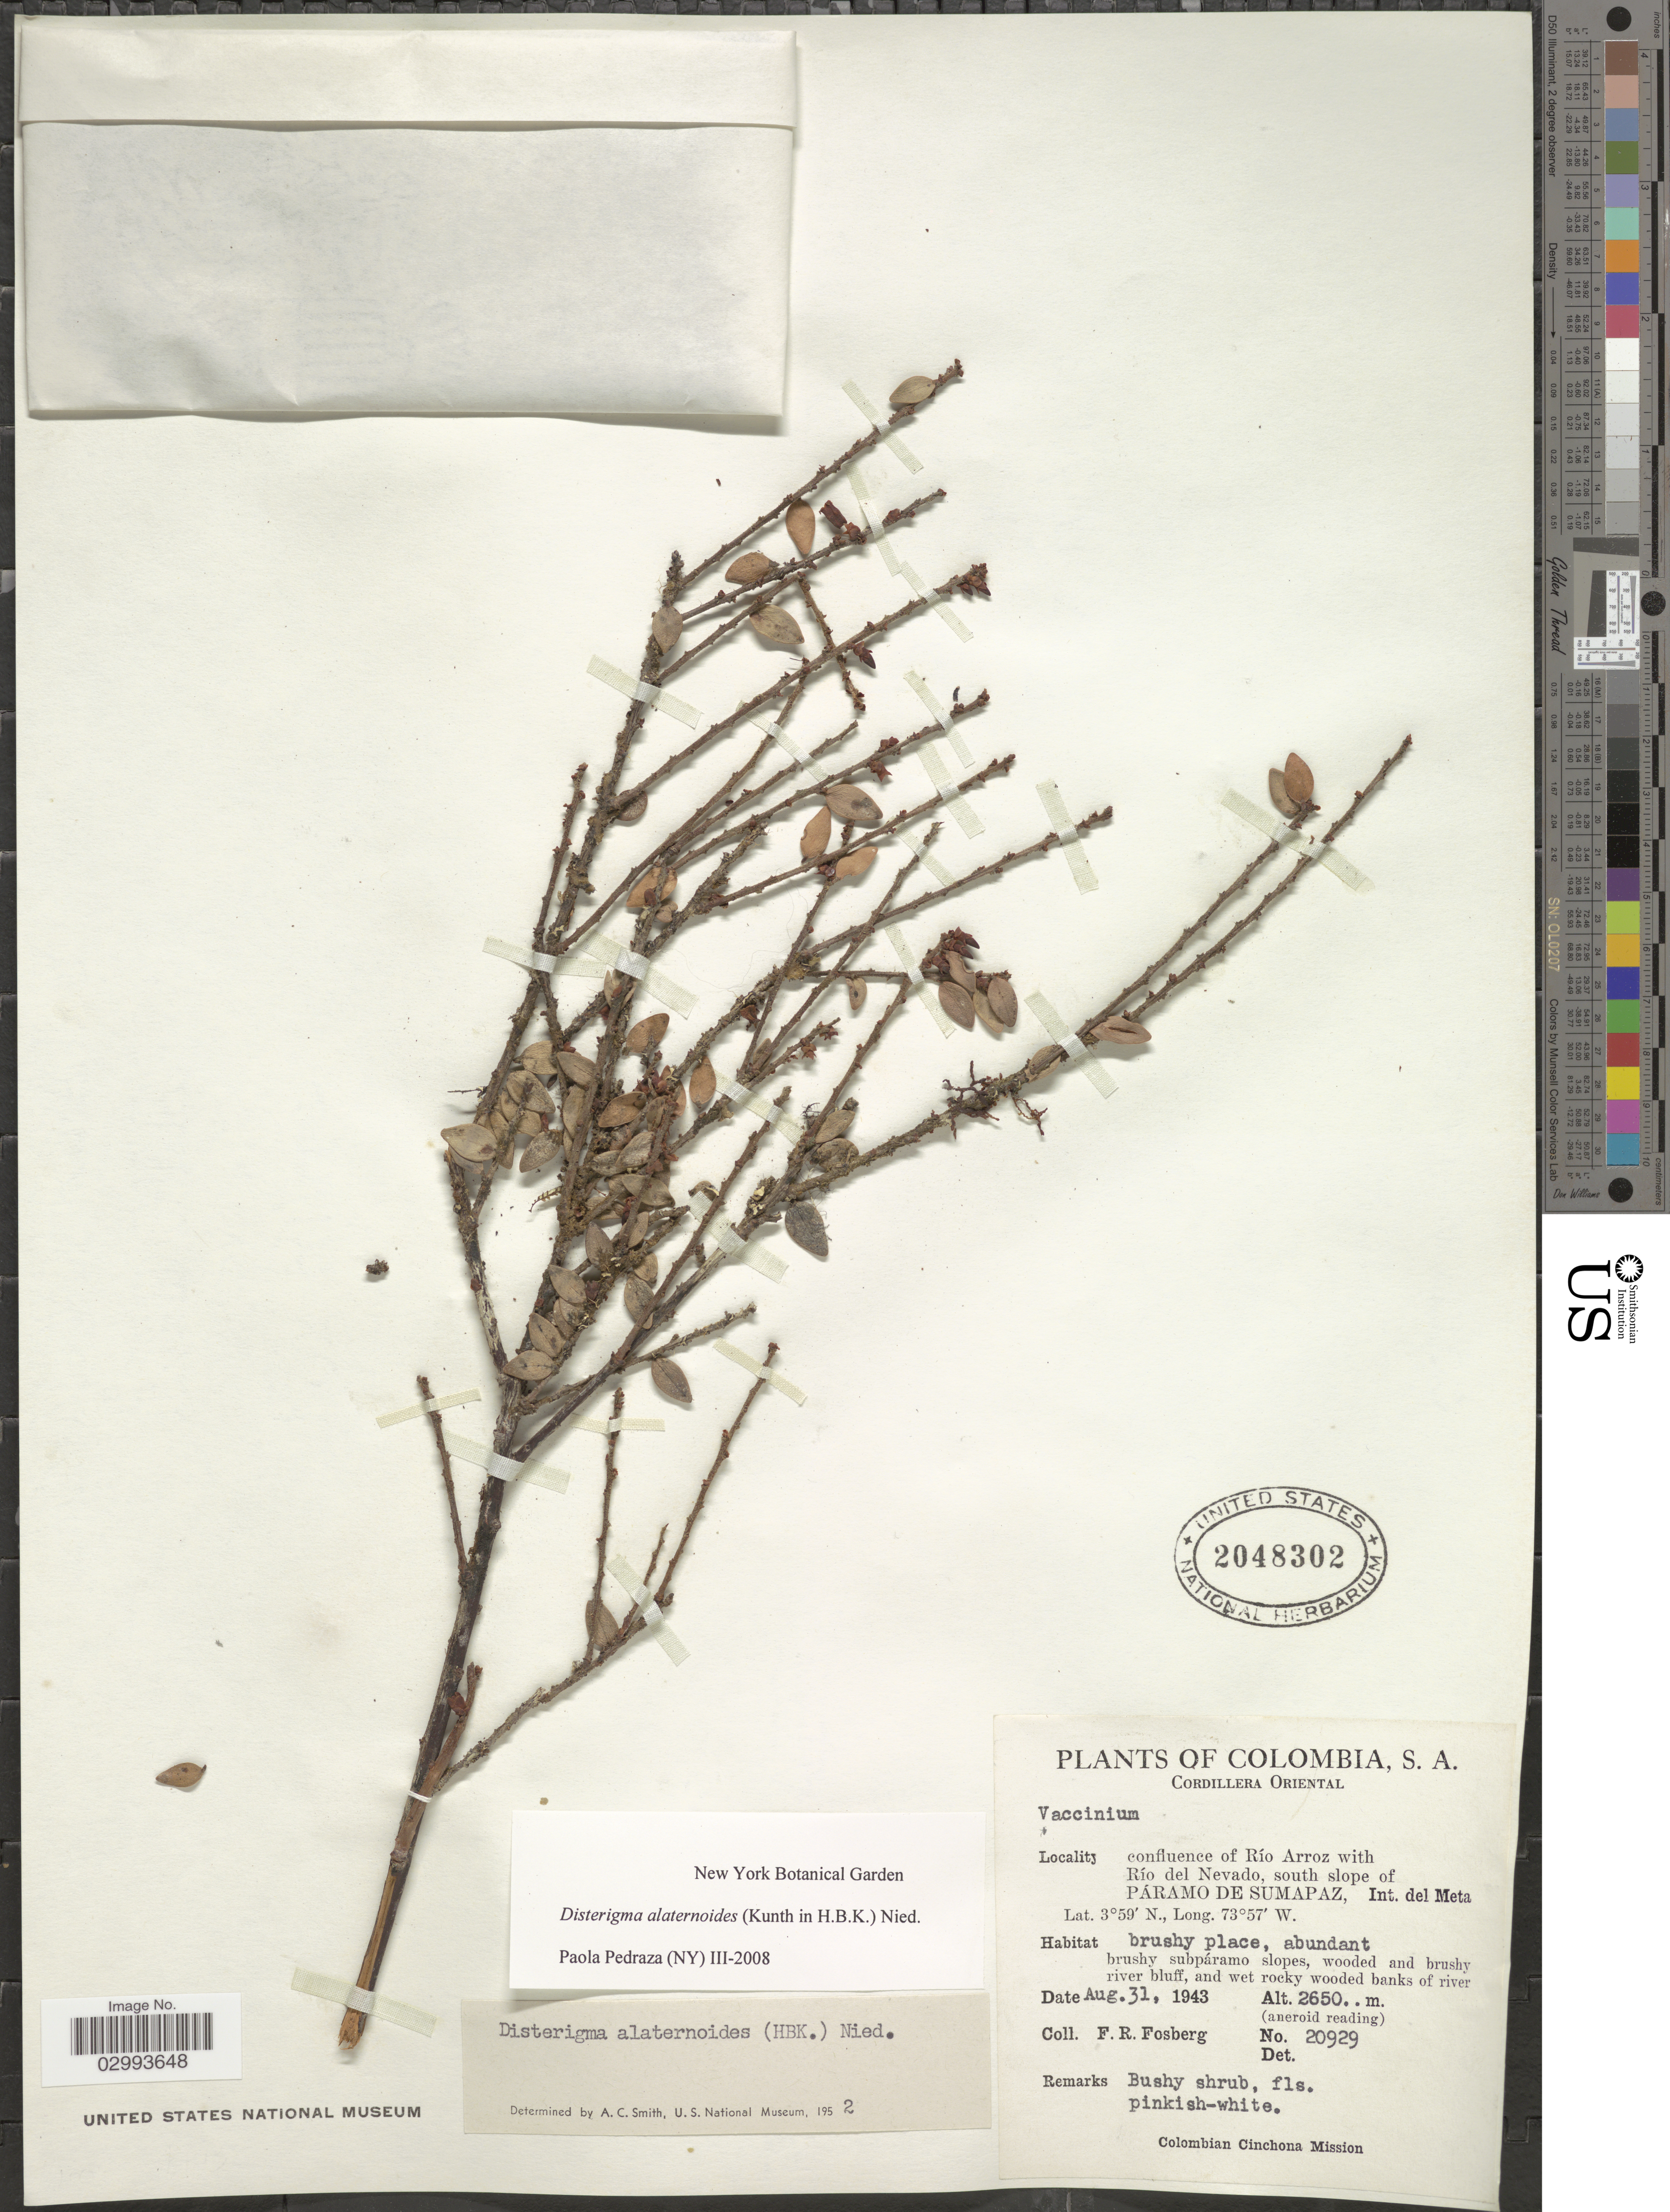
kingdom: Plantae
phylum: Tracheophyta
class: Magnoliopsida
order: Ericales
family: Ericaceae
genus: Disterigma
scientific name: Disterigma alaternoides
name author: (Kunth) Nied.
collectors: F. R. Fosberg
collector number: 20929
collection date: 1943-08-31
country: Colombia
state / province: Meta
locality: Cordillera Oriental, confluence of Río Arroz with Río del Nevado, south slope of Páramo de Sumapaz, Int. del Meta.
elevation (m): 2650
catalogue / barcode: US 2048302